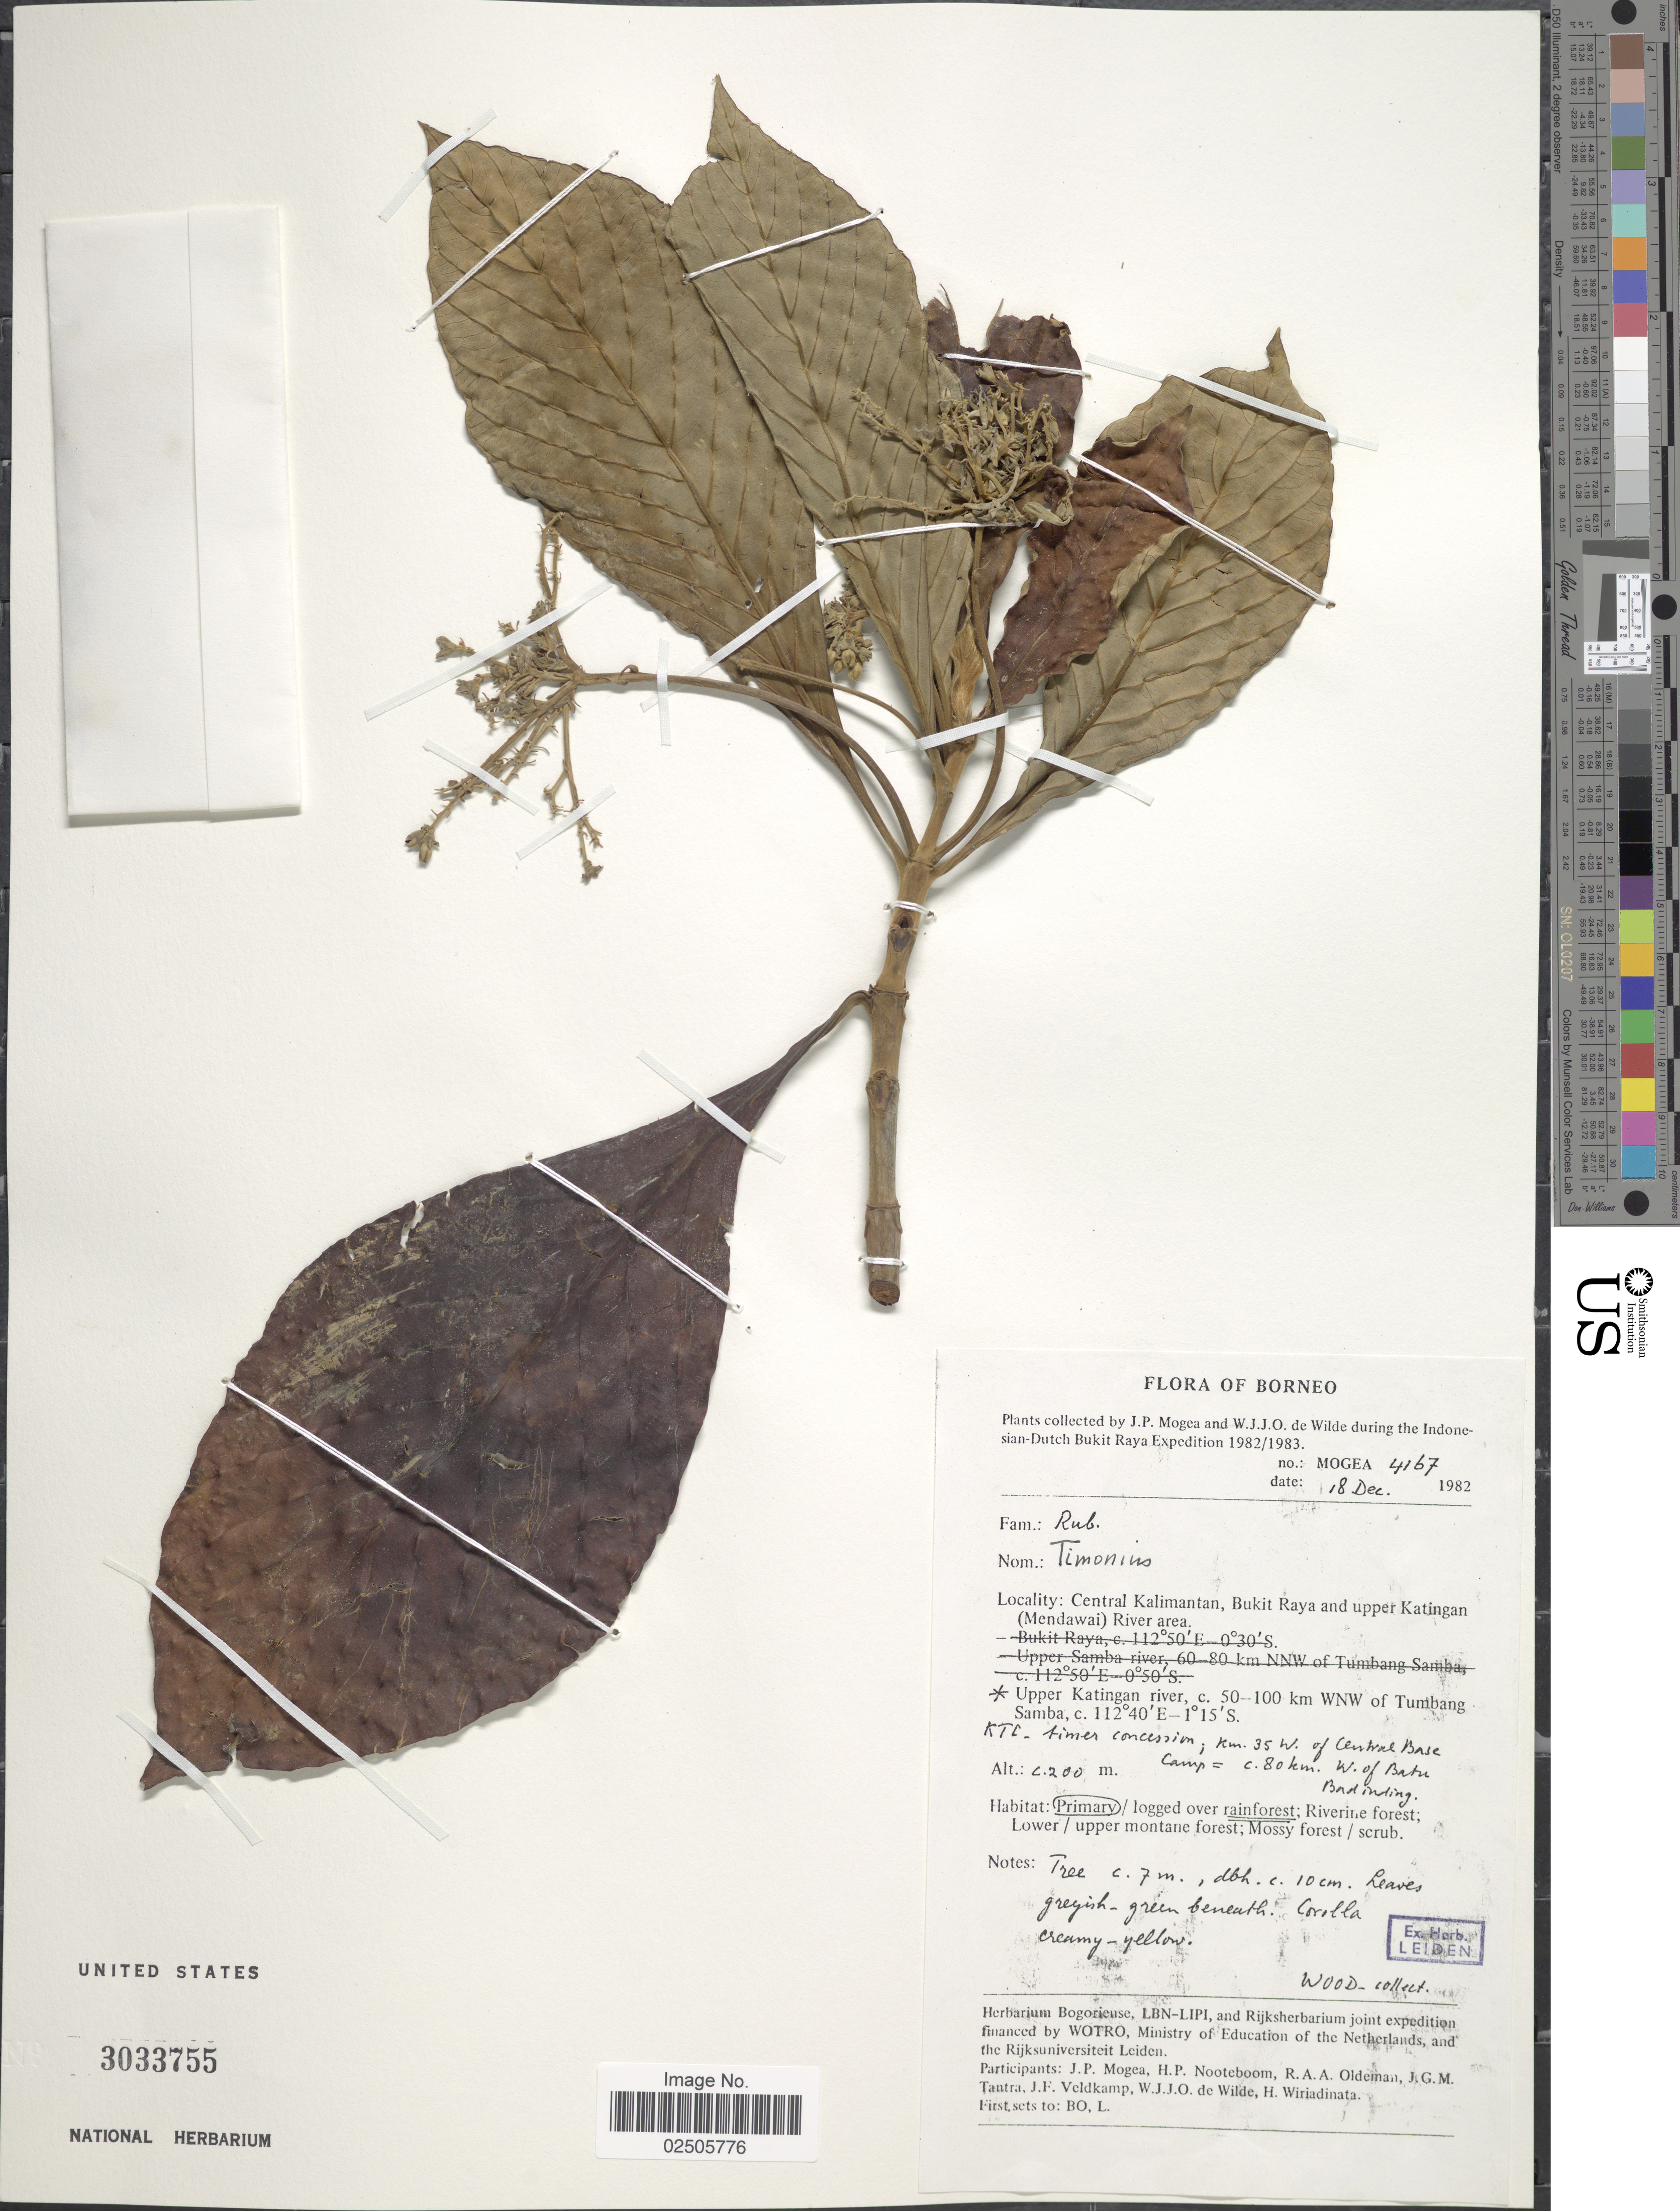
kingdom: Plantae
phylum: Tracheophyta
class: Magnoliopsida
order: Gentianales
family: Rubiaceae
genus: Timonius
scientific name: Timonius sp.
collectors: J. Mogea & W. J. de Wilde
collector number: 4167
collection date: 1982-12-18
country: Indonesia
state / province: Kalimantan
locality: Borneo, Bukit Raya, Central Kalimantan, Bukit Raya and upper Katingan (Mendawai) River area, Upper Katingan river, c. 50-100 km WNW of Tumbang Samba, KT timer concession, km 35 W of Central Base Camp = c. 80 km W of Batu Budinding [interpreted]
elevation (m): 200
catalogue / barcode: US 3033755